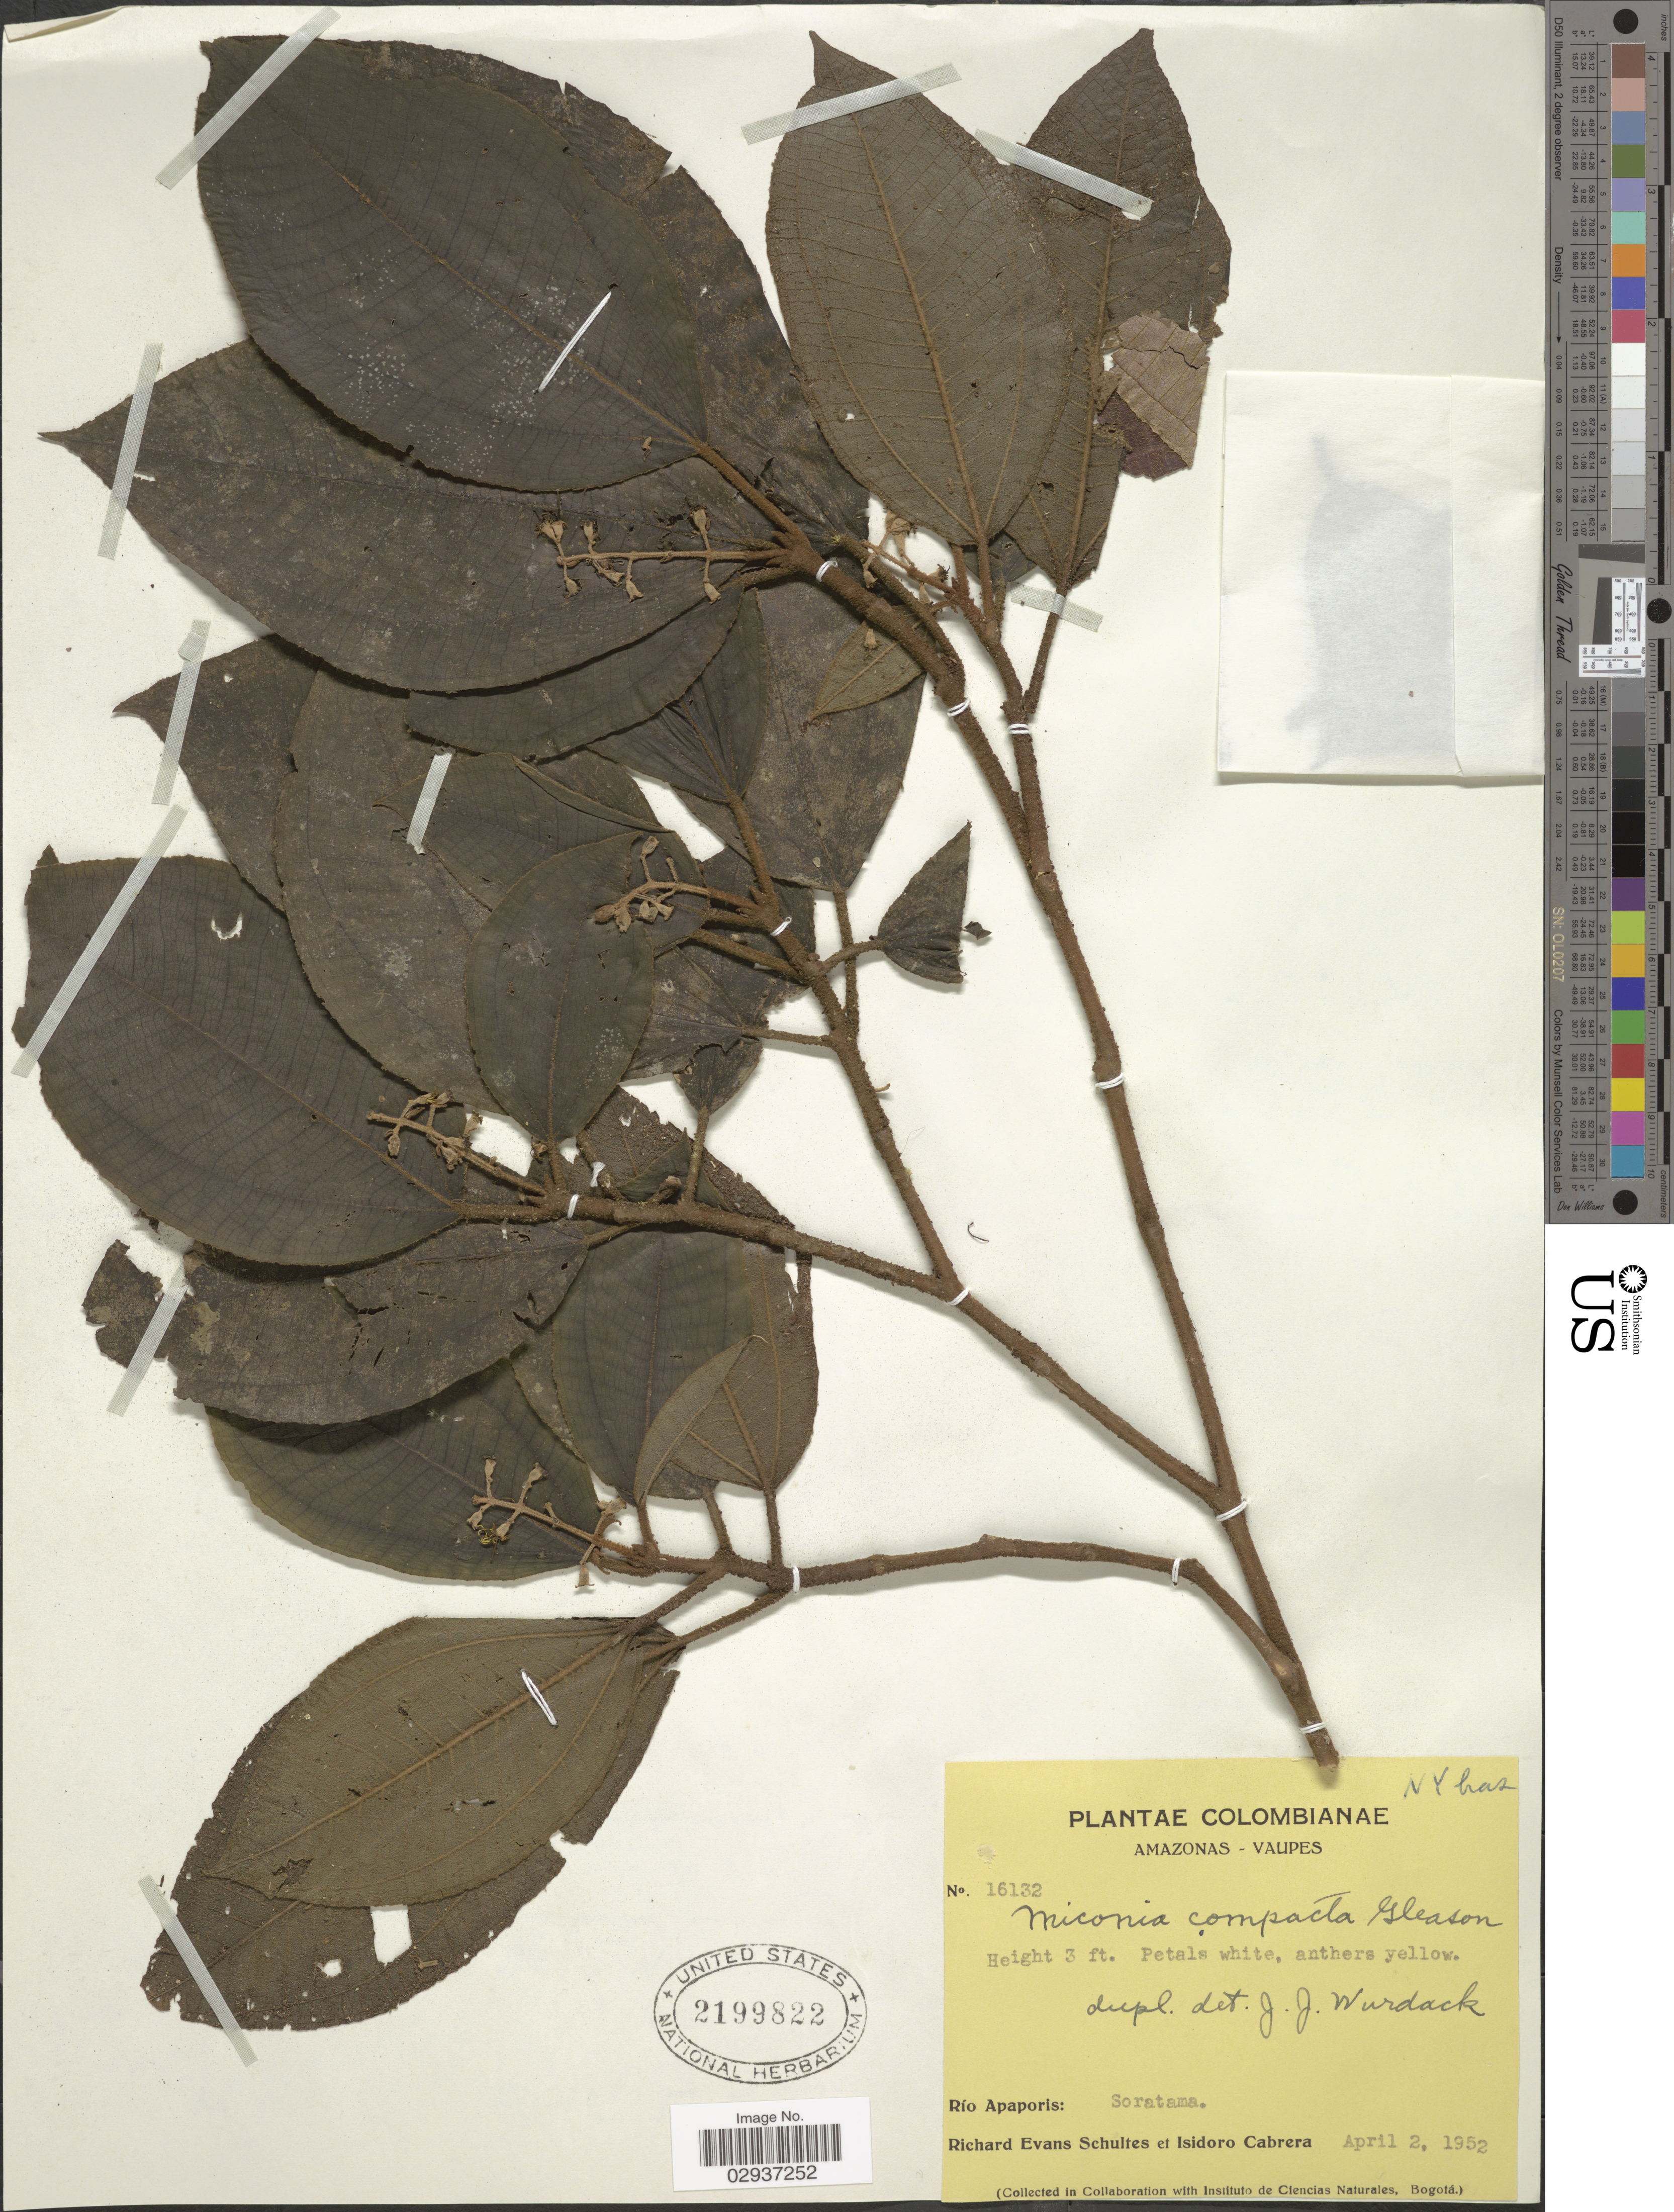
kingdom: Plantae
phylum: Tracheophyta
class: Magnoliopsida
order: Myrtales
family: Melastomataceae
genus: Miconia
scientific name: Miconia carassana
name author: Cogn.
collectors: R. E. Schultes & I. Cabrera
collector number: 16132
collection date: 1952-04-02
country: Colombia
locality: Amazonas - Vaupes. Río Apaporis: Soratama.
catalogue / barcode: US 2199822